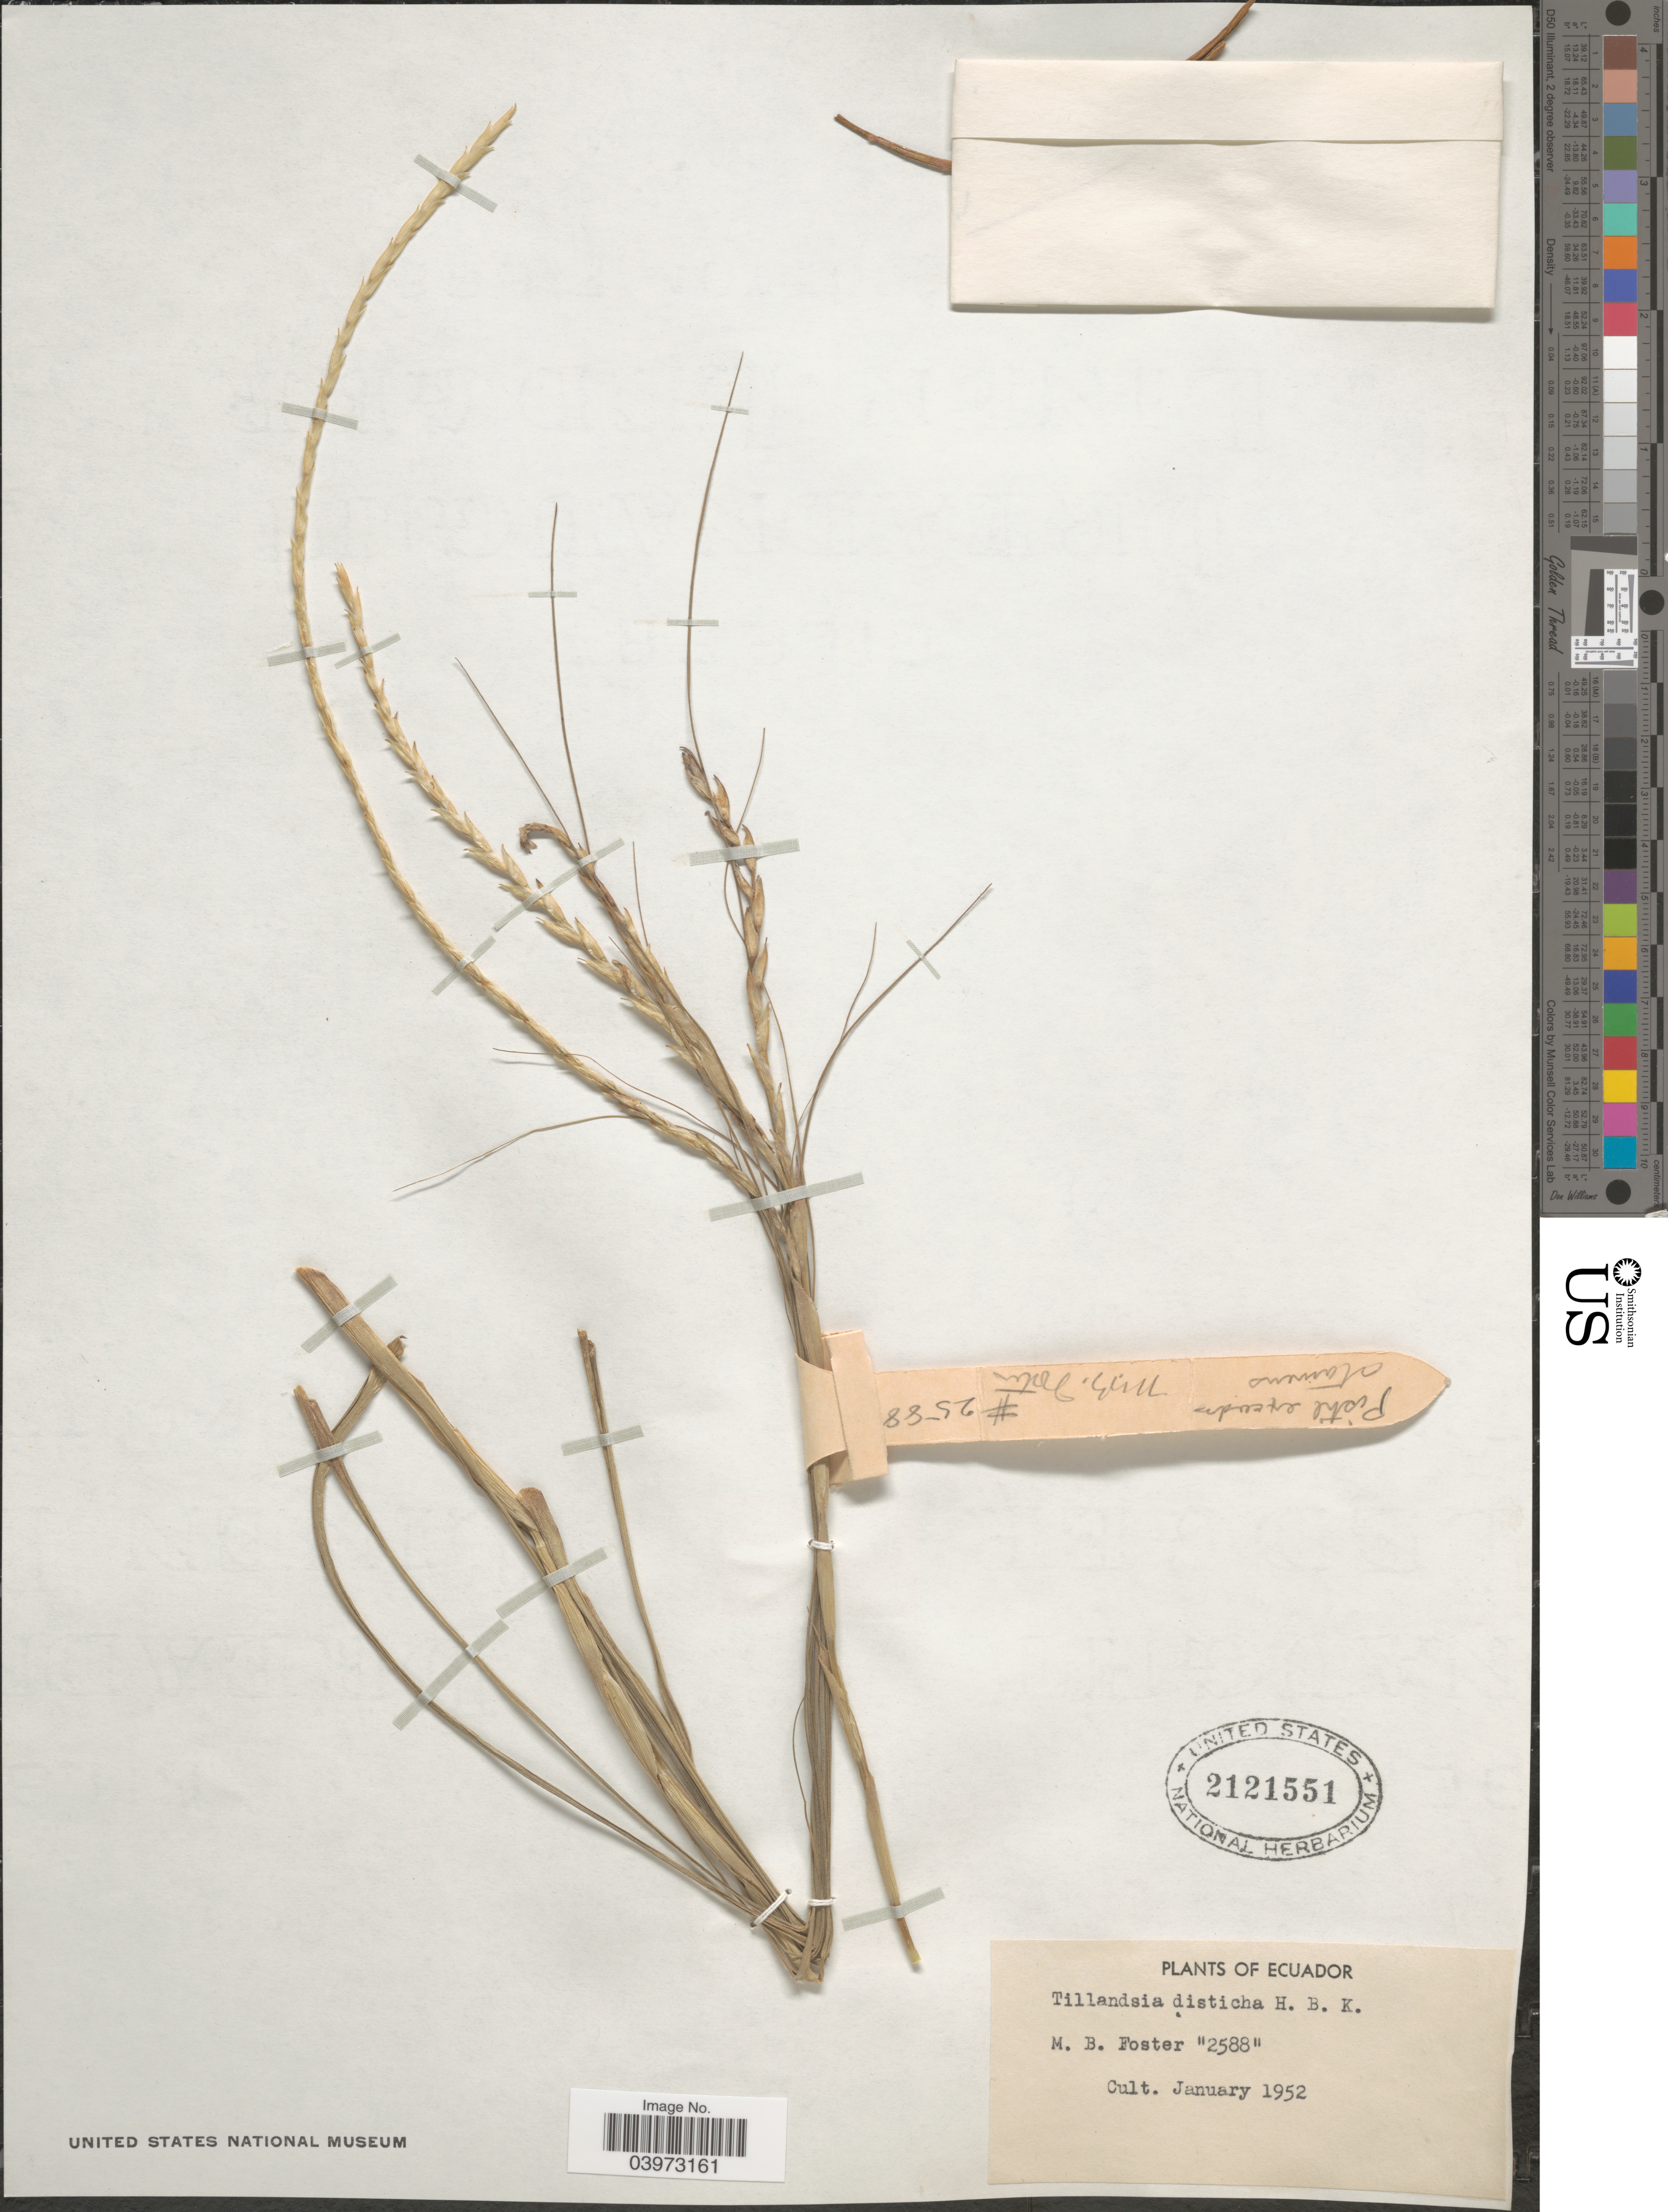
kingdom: Plantae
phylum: Tracheophyta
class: Liliopsida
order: Poales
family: Bromeliaceae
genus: Tillandsia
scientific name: Tillandsia disticha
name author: Kunth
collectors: M. B. Foster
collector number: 2588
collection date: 1952-01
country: Ecuador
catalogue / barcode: US 2121551